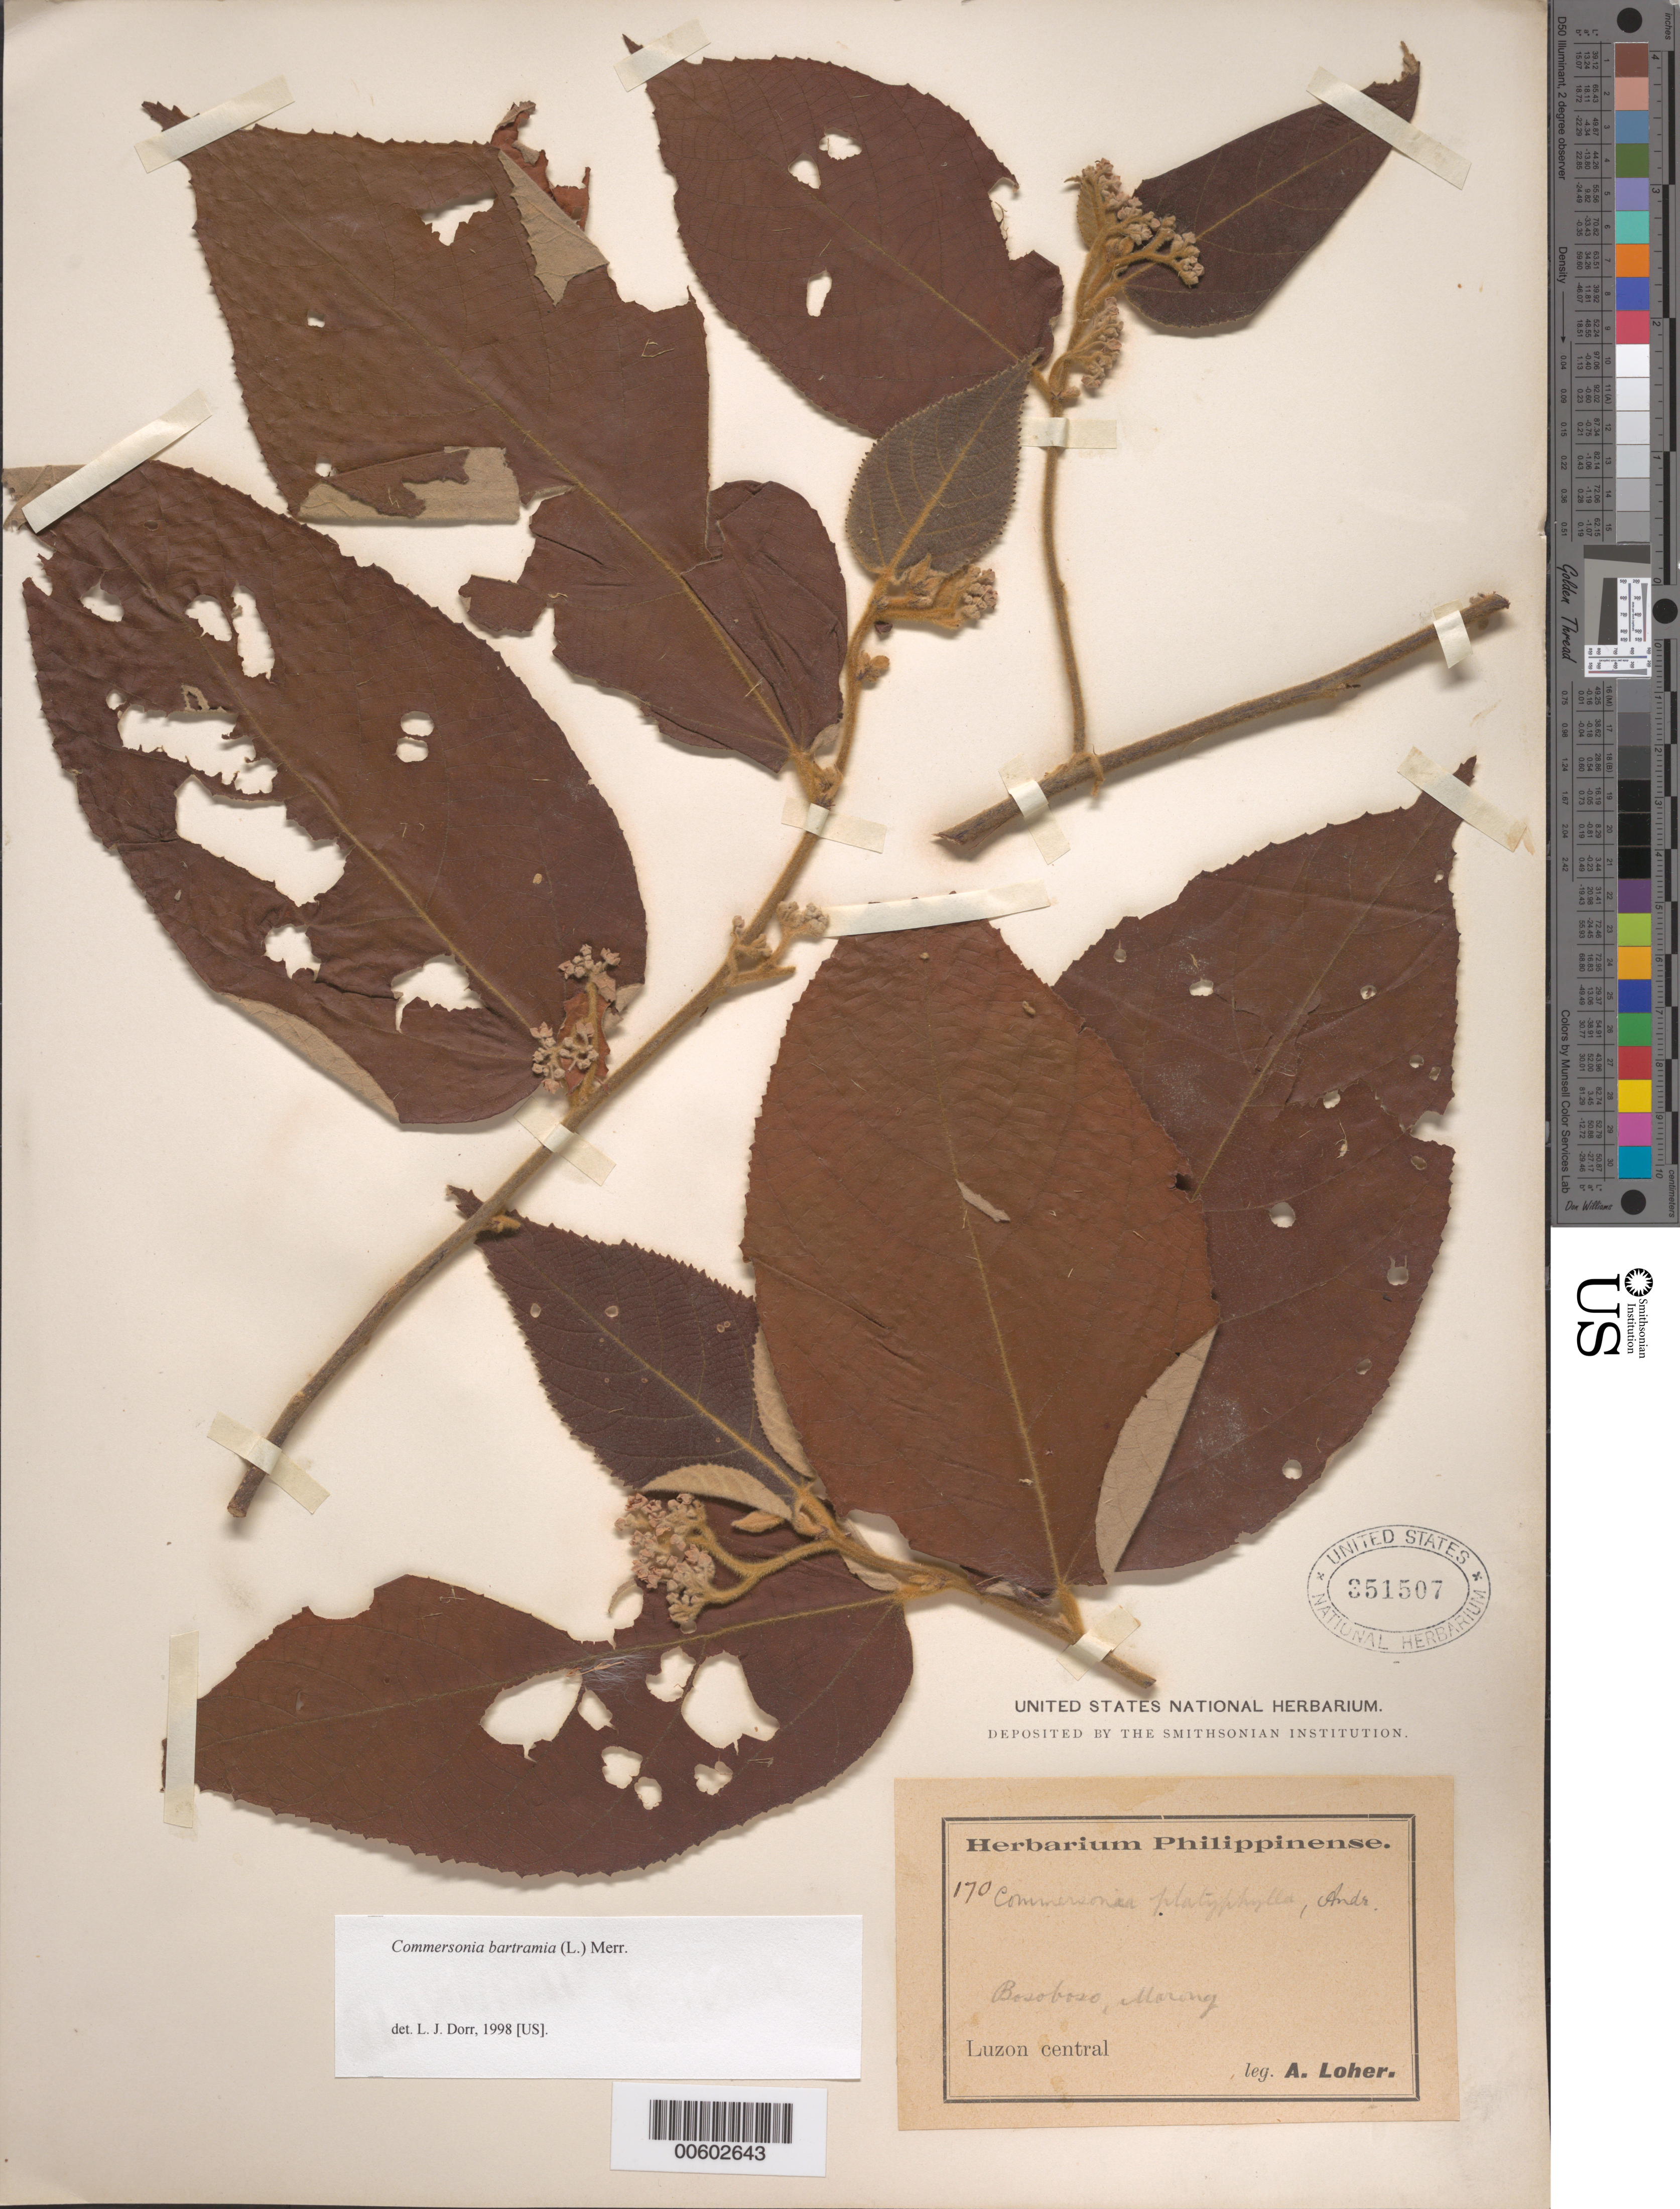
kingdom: Plantae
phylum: Tracheophyta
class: Magnoliopsida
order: Malvales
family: Malvaceae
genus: Commersonia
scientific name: Commersonia bartramia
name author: (L.) Merr.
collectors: A. Loher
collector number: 170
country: Philippines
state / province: Calabarzon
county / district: Rizal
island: Luzon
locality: Luzon central. Bosoboso, Morong.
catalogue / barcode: US 351507